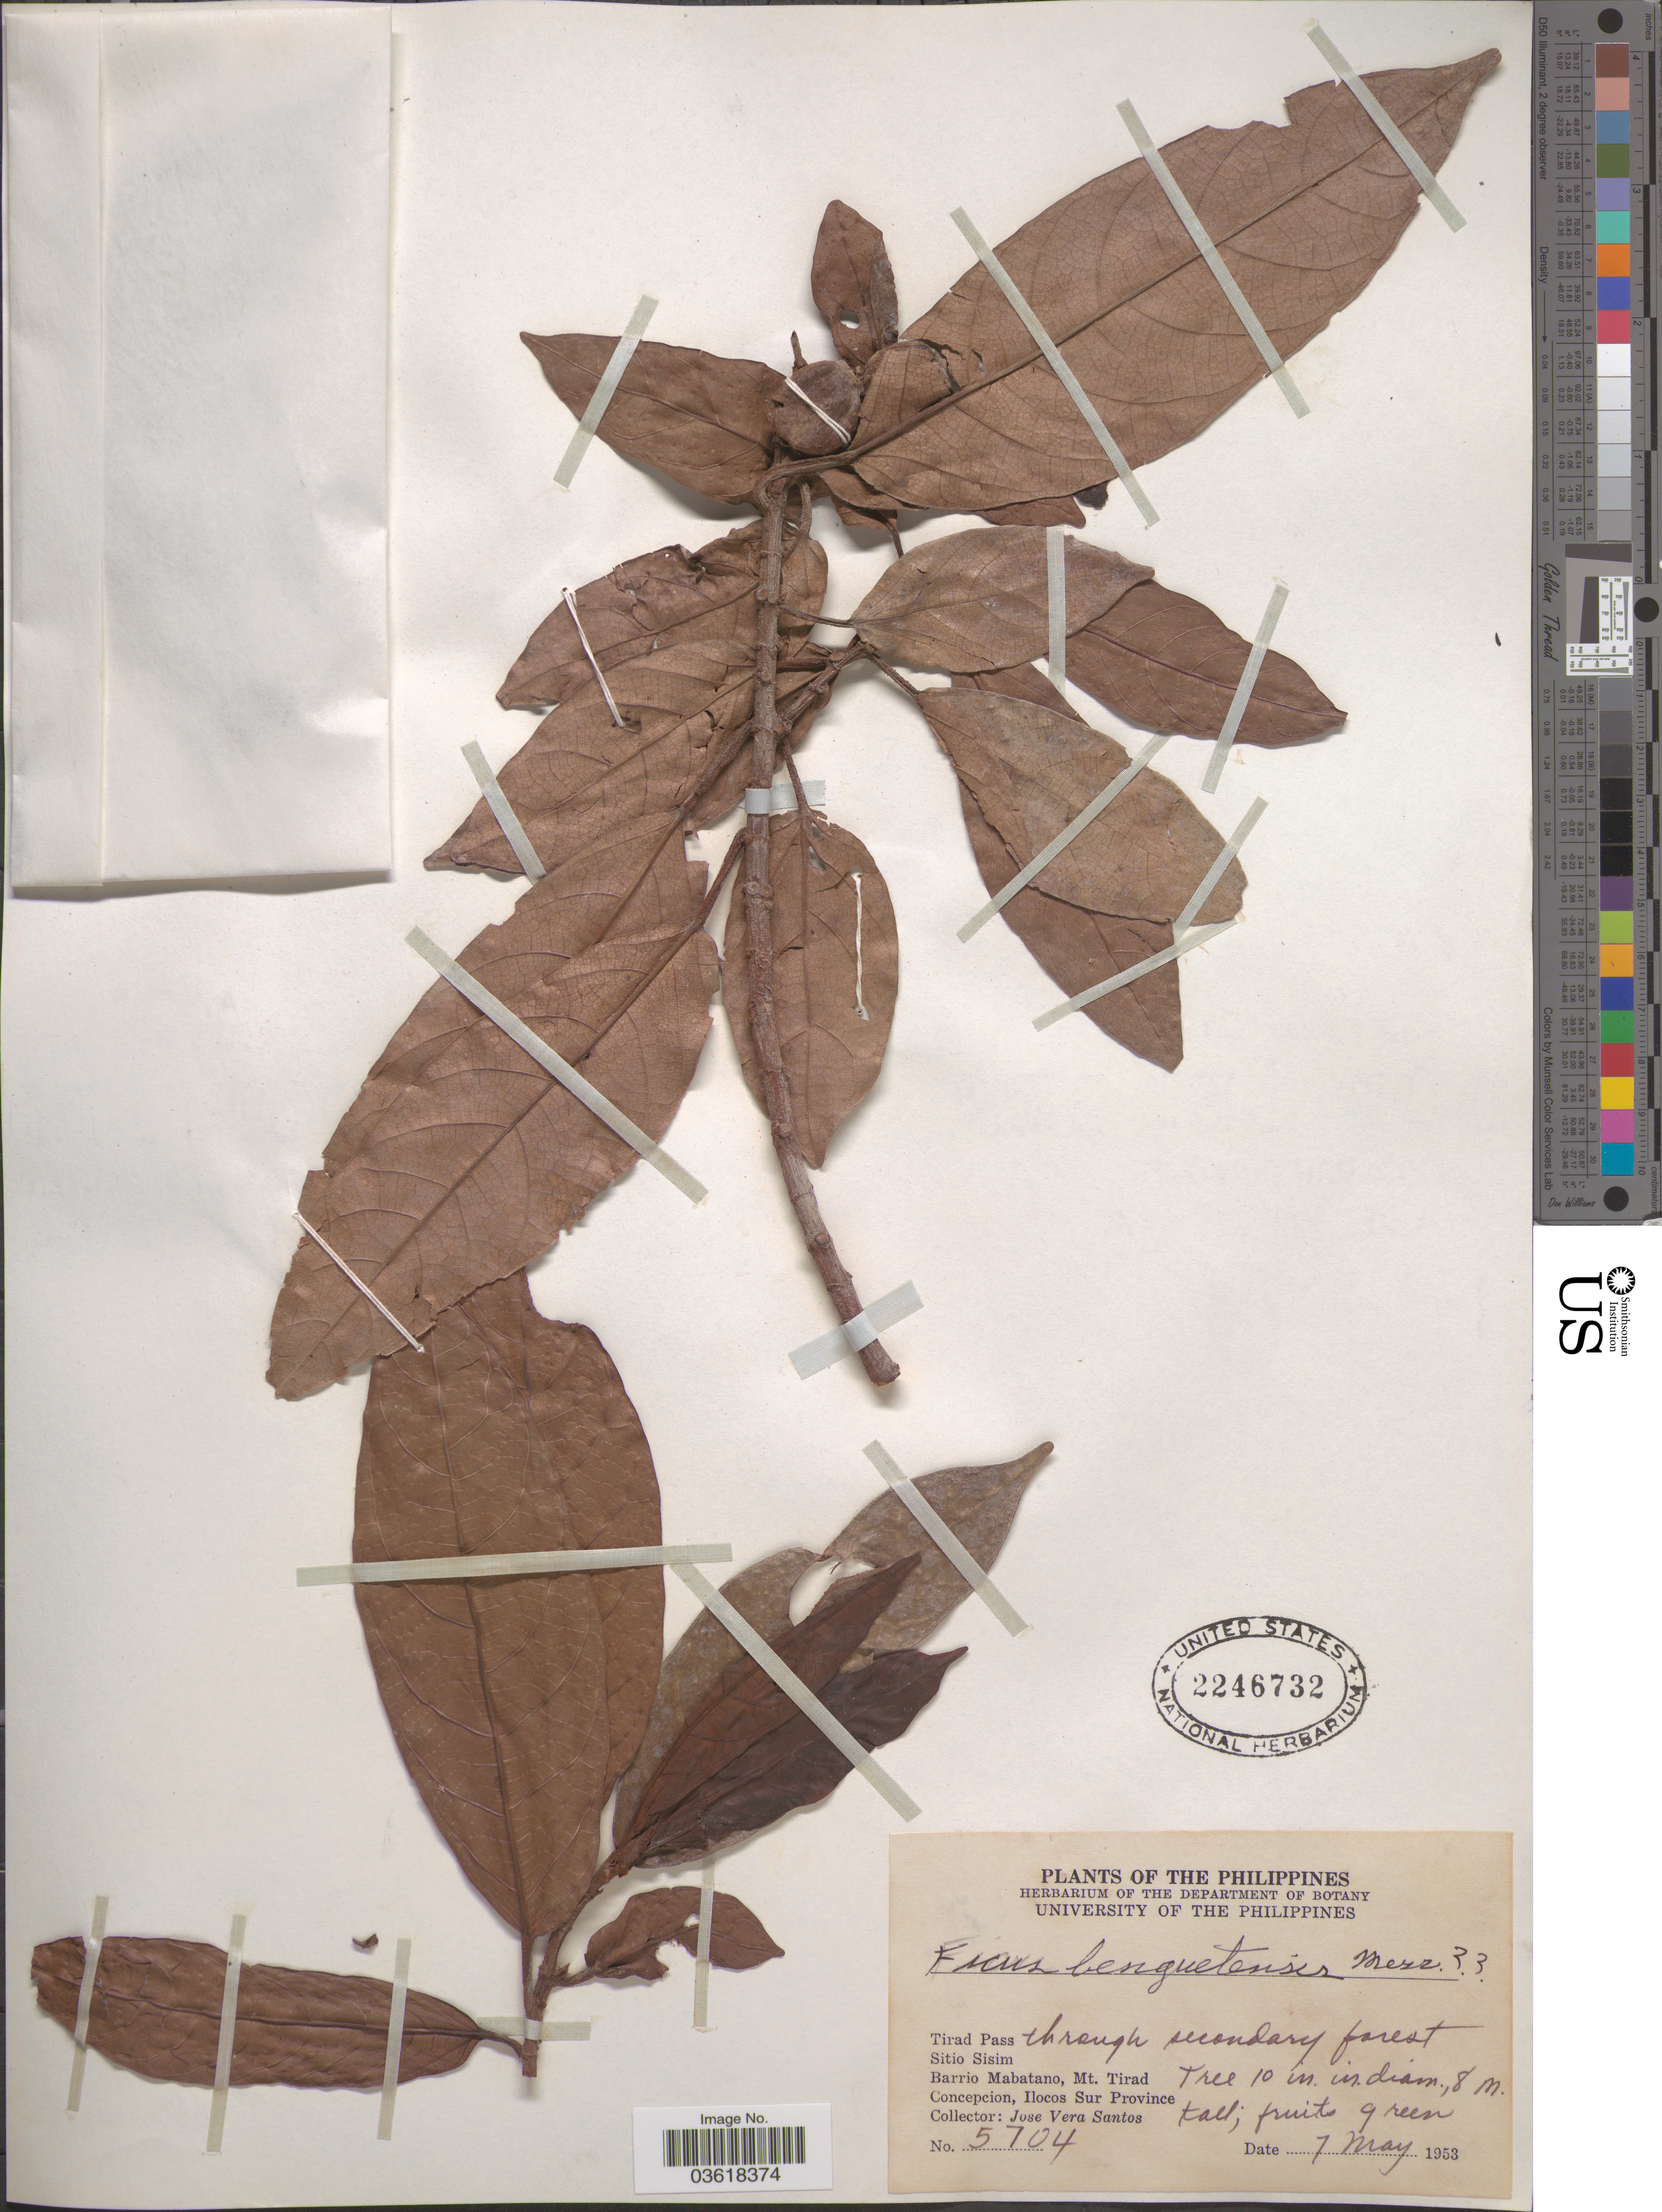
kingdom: Plantae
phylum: Tracheophyta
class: Magnoliopsida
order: Rosales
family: Moraceae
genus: Ficus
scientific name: Ficus benguetensis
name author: Merr.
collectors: J. V. Santos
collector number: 5704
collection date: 1953-05-07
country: Philippines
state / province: Ilocos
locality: Tirad Pass through secondary forest. Sitio Sisim. Barrio Mabatano, Mt. Tirad. Concepcion, Ilocos Sur Province.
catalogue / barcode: US 2246732